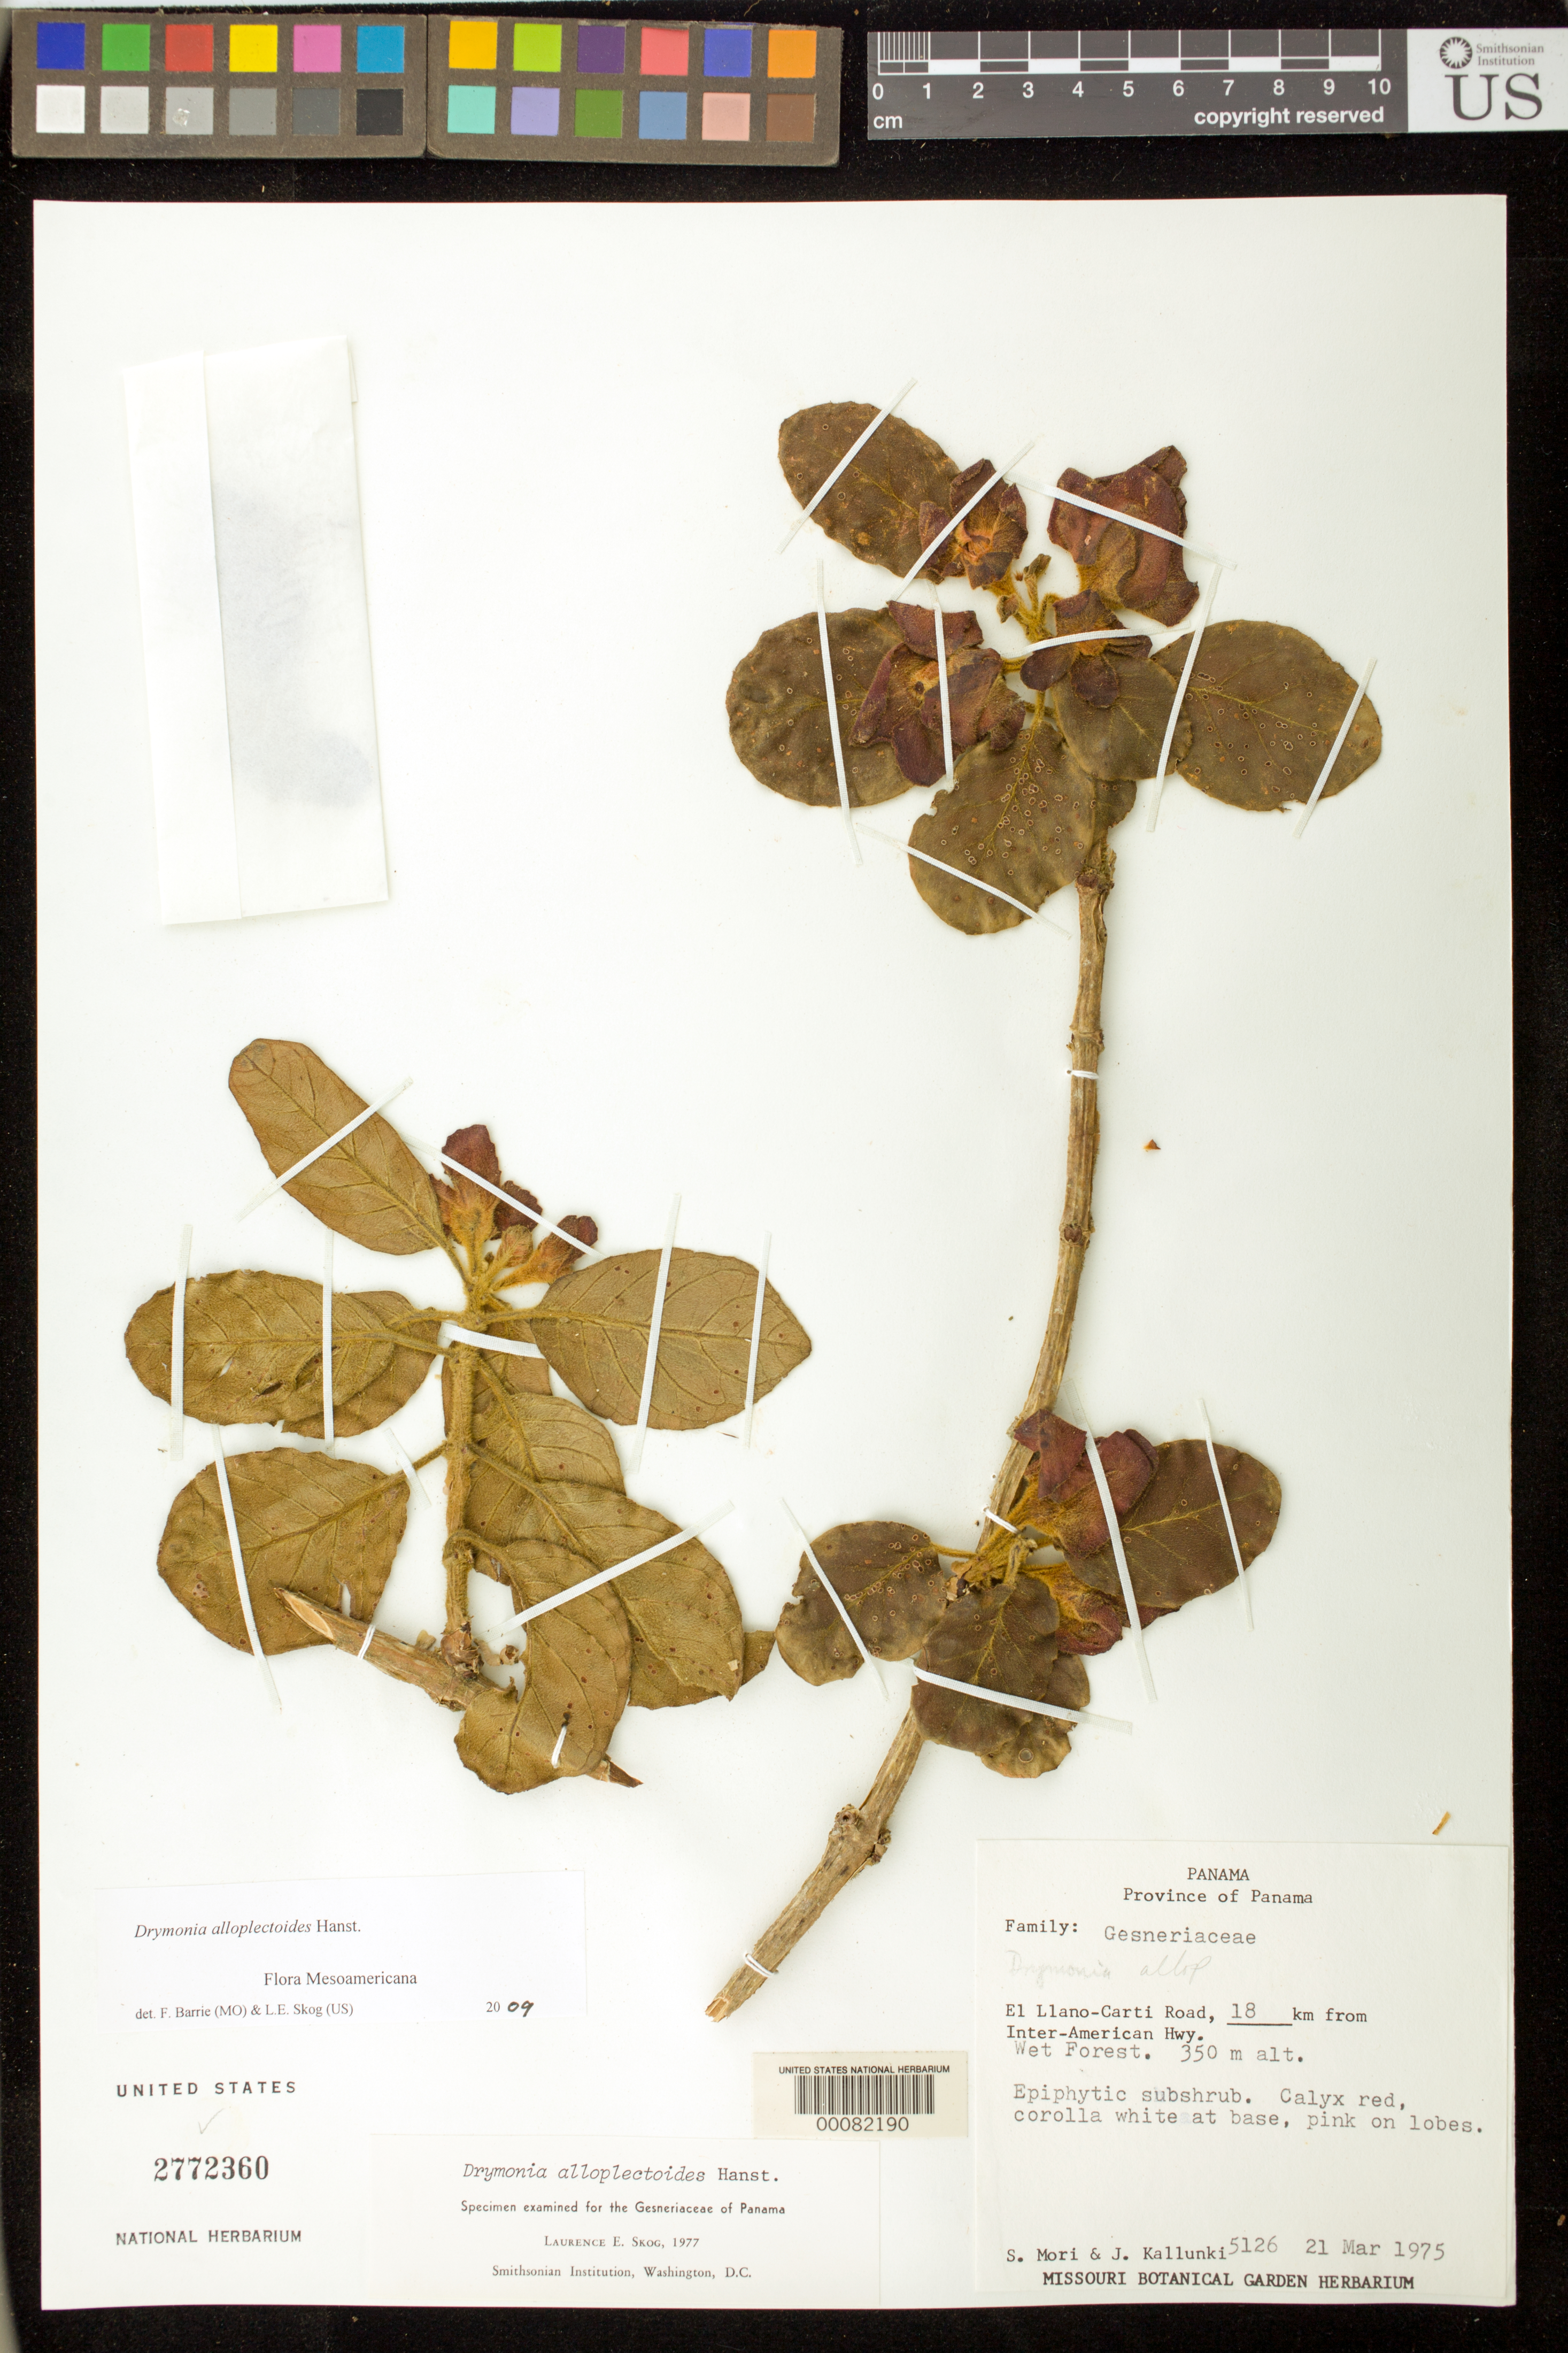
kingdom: Plantae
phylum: Tracheophyta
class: Magnoliopsida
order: Lamiales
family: Gesneriaceae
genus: Drymonia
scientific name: Drymonia alloplectoides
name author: Hanst.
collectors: S. Mori & J. Kallunki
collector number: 5126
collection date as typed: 21 Mar 1975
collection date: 1975-03-21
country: Panama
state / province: Panamá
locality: El Llano-Carti road, 18 km from Inter-american hwy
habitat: Wet forest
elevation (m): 350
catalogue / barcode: US 2772360